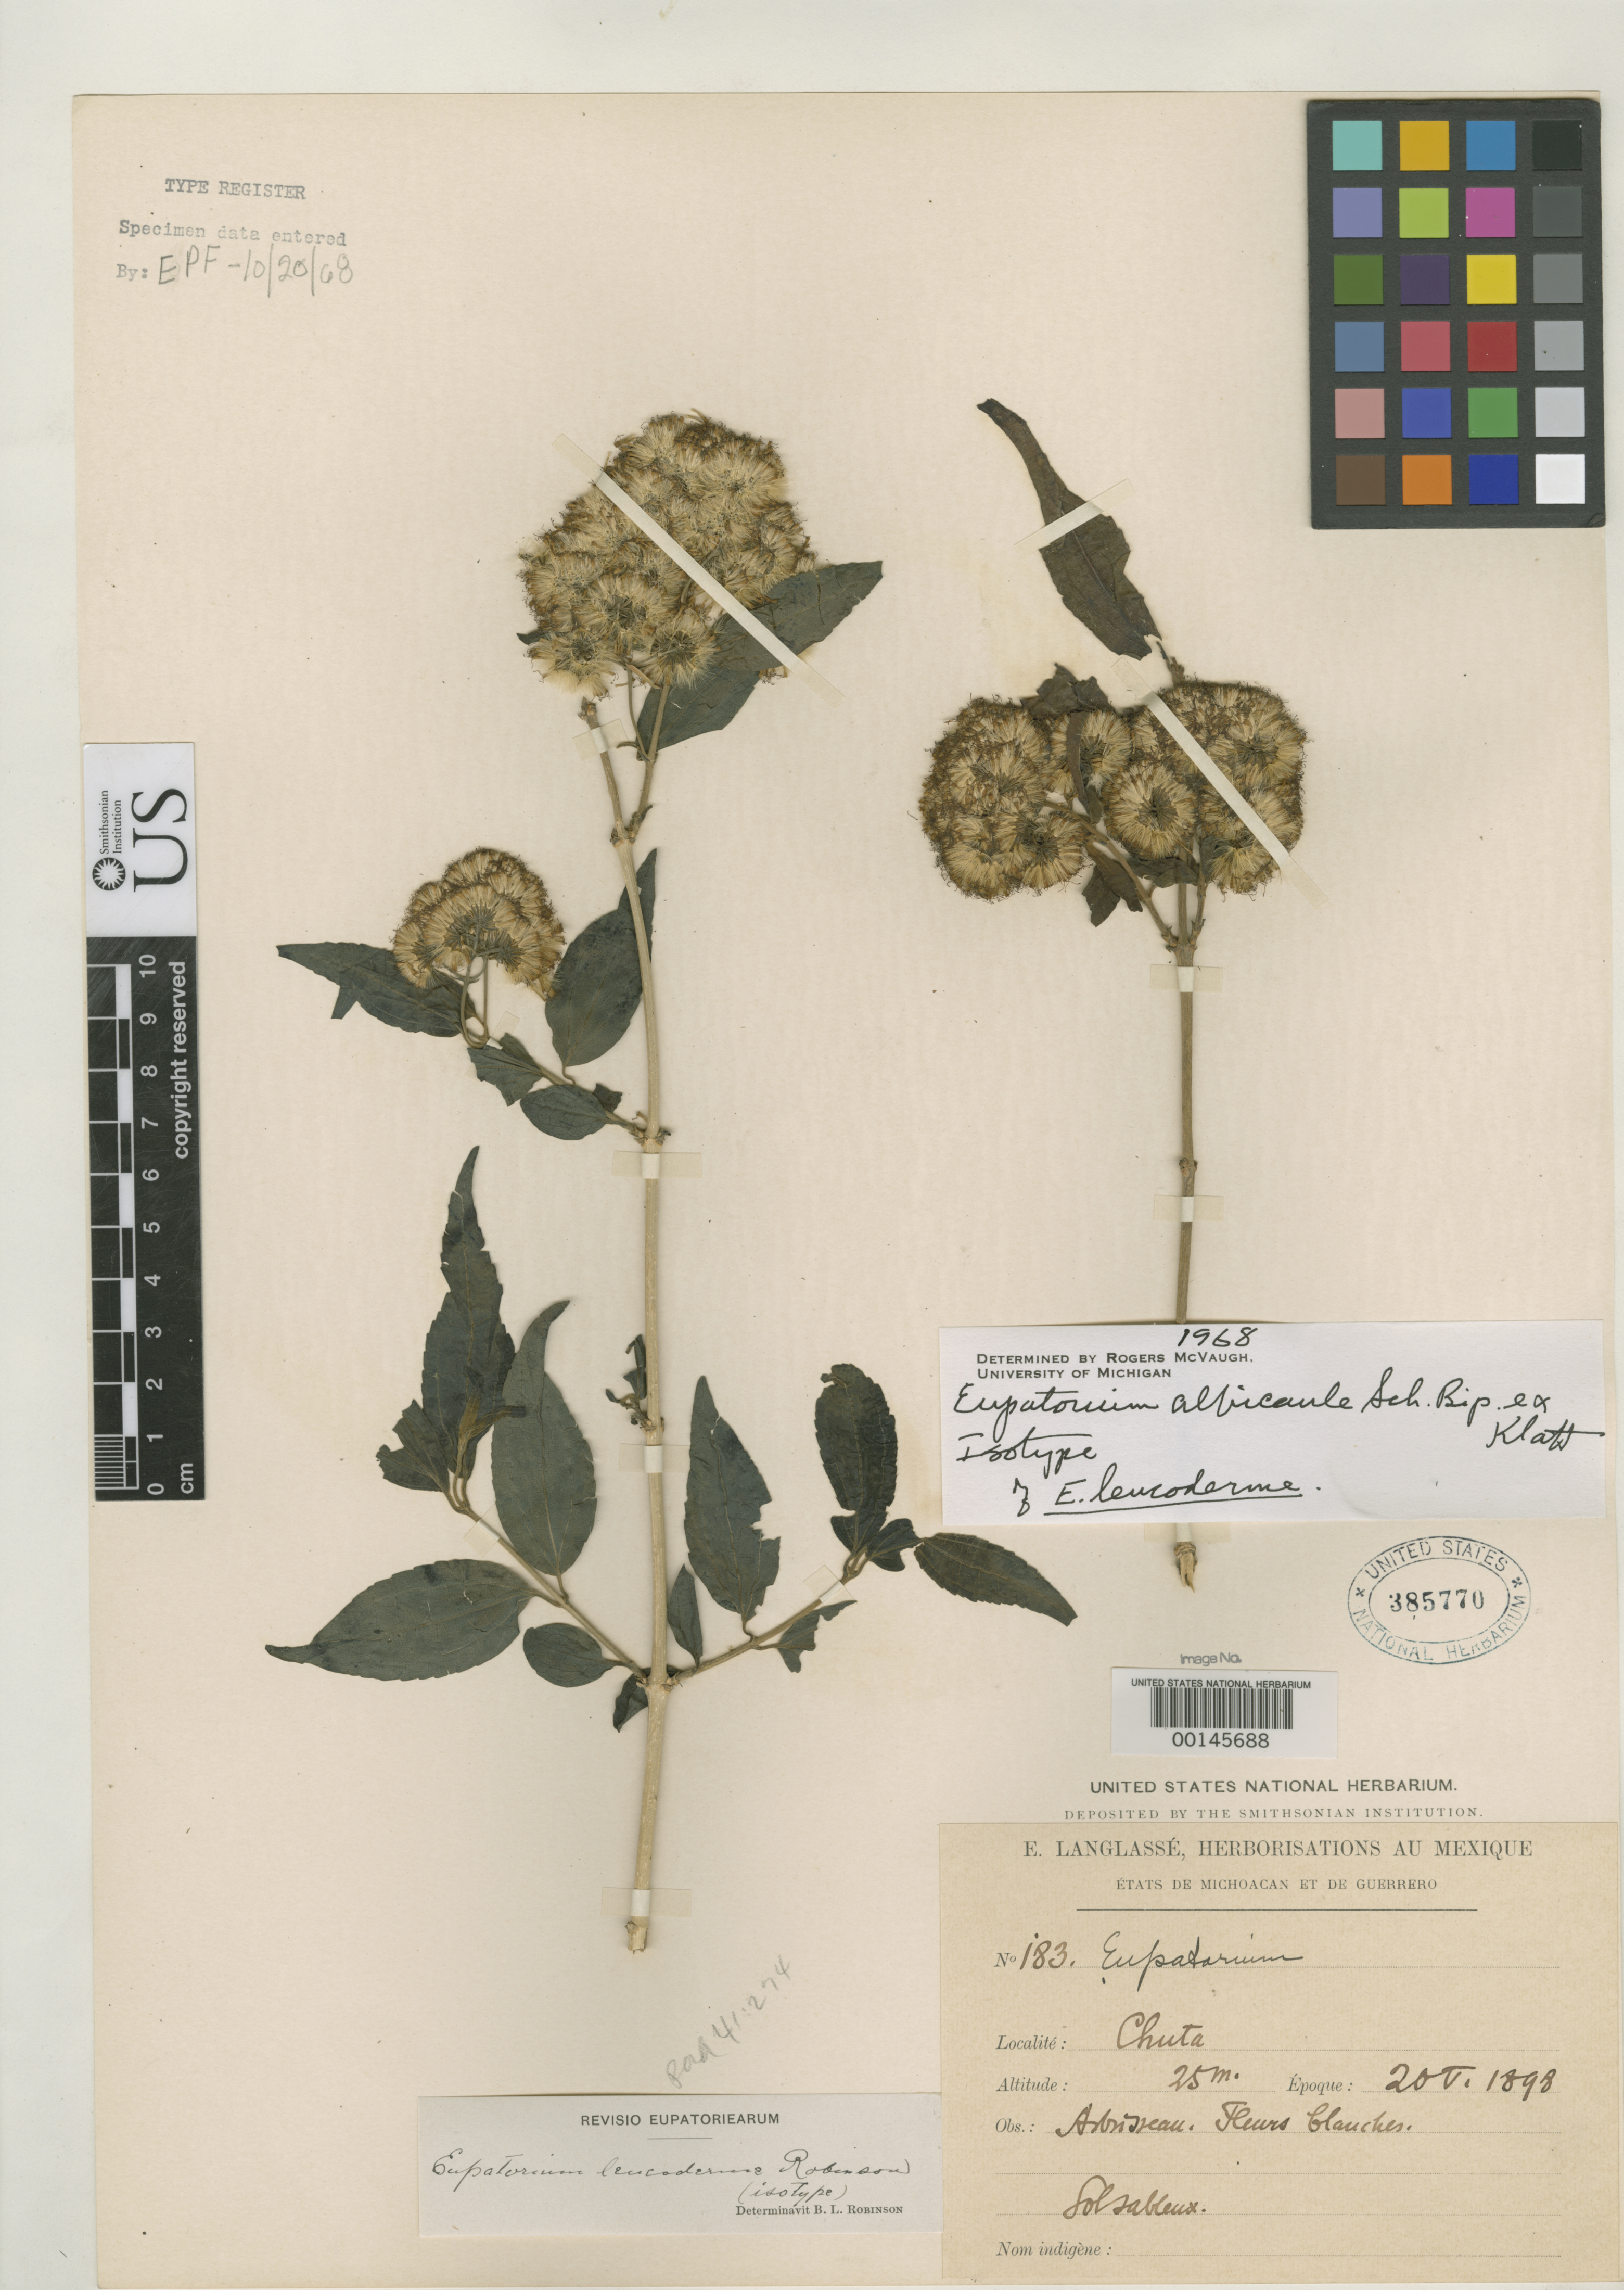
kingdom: Plantae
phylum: Tracheophyta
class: Magnoliopsida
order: Asterales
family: Asteraceae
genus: Eupatorium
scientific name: Eupatorium leucoderme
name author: B.L. Rob.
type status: Isotype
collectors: E. Langlassé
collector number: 183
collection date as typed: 20 Jun 1898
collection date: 1898-06-20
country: Mexico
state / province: Michoacán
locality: Guerrero.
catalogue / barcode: US 385770